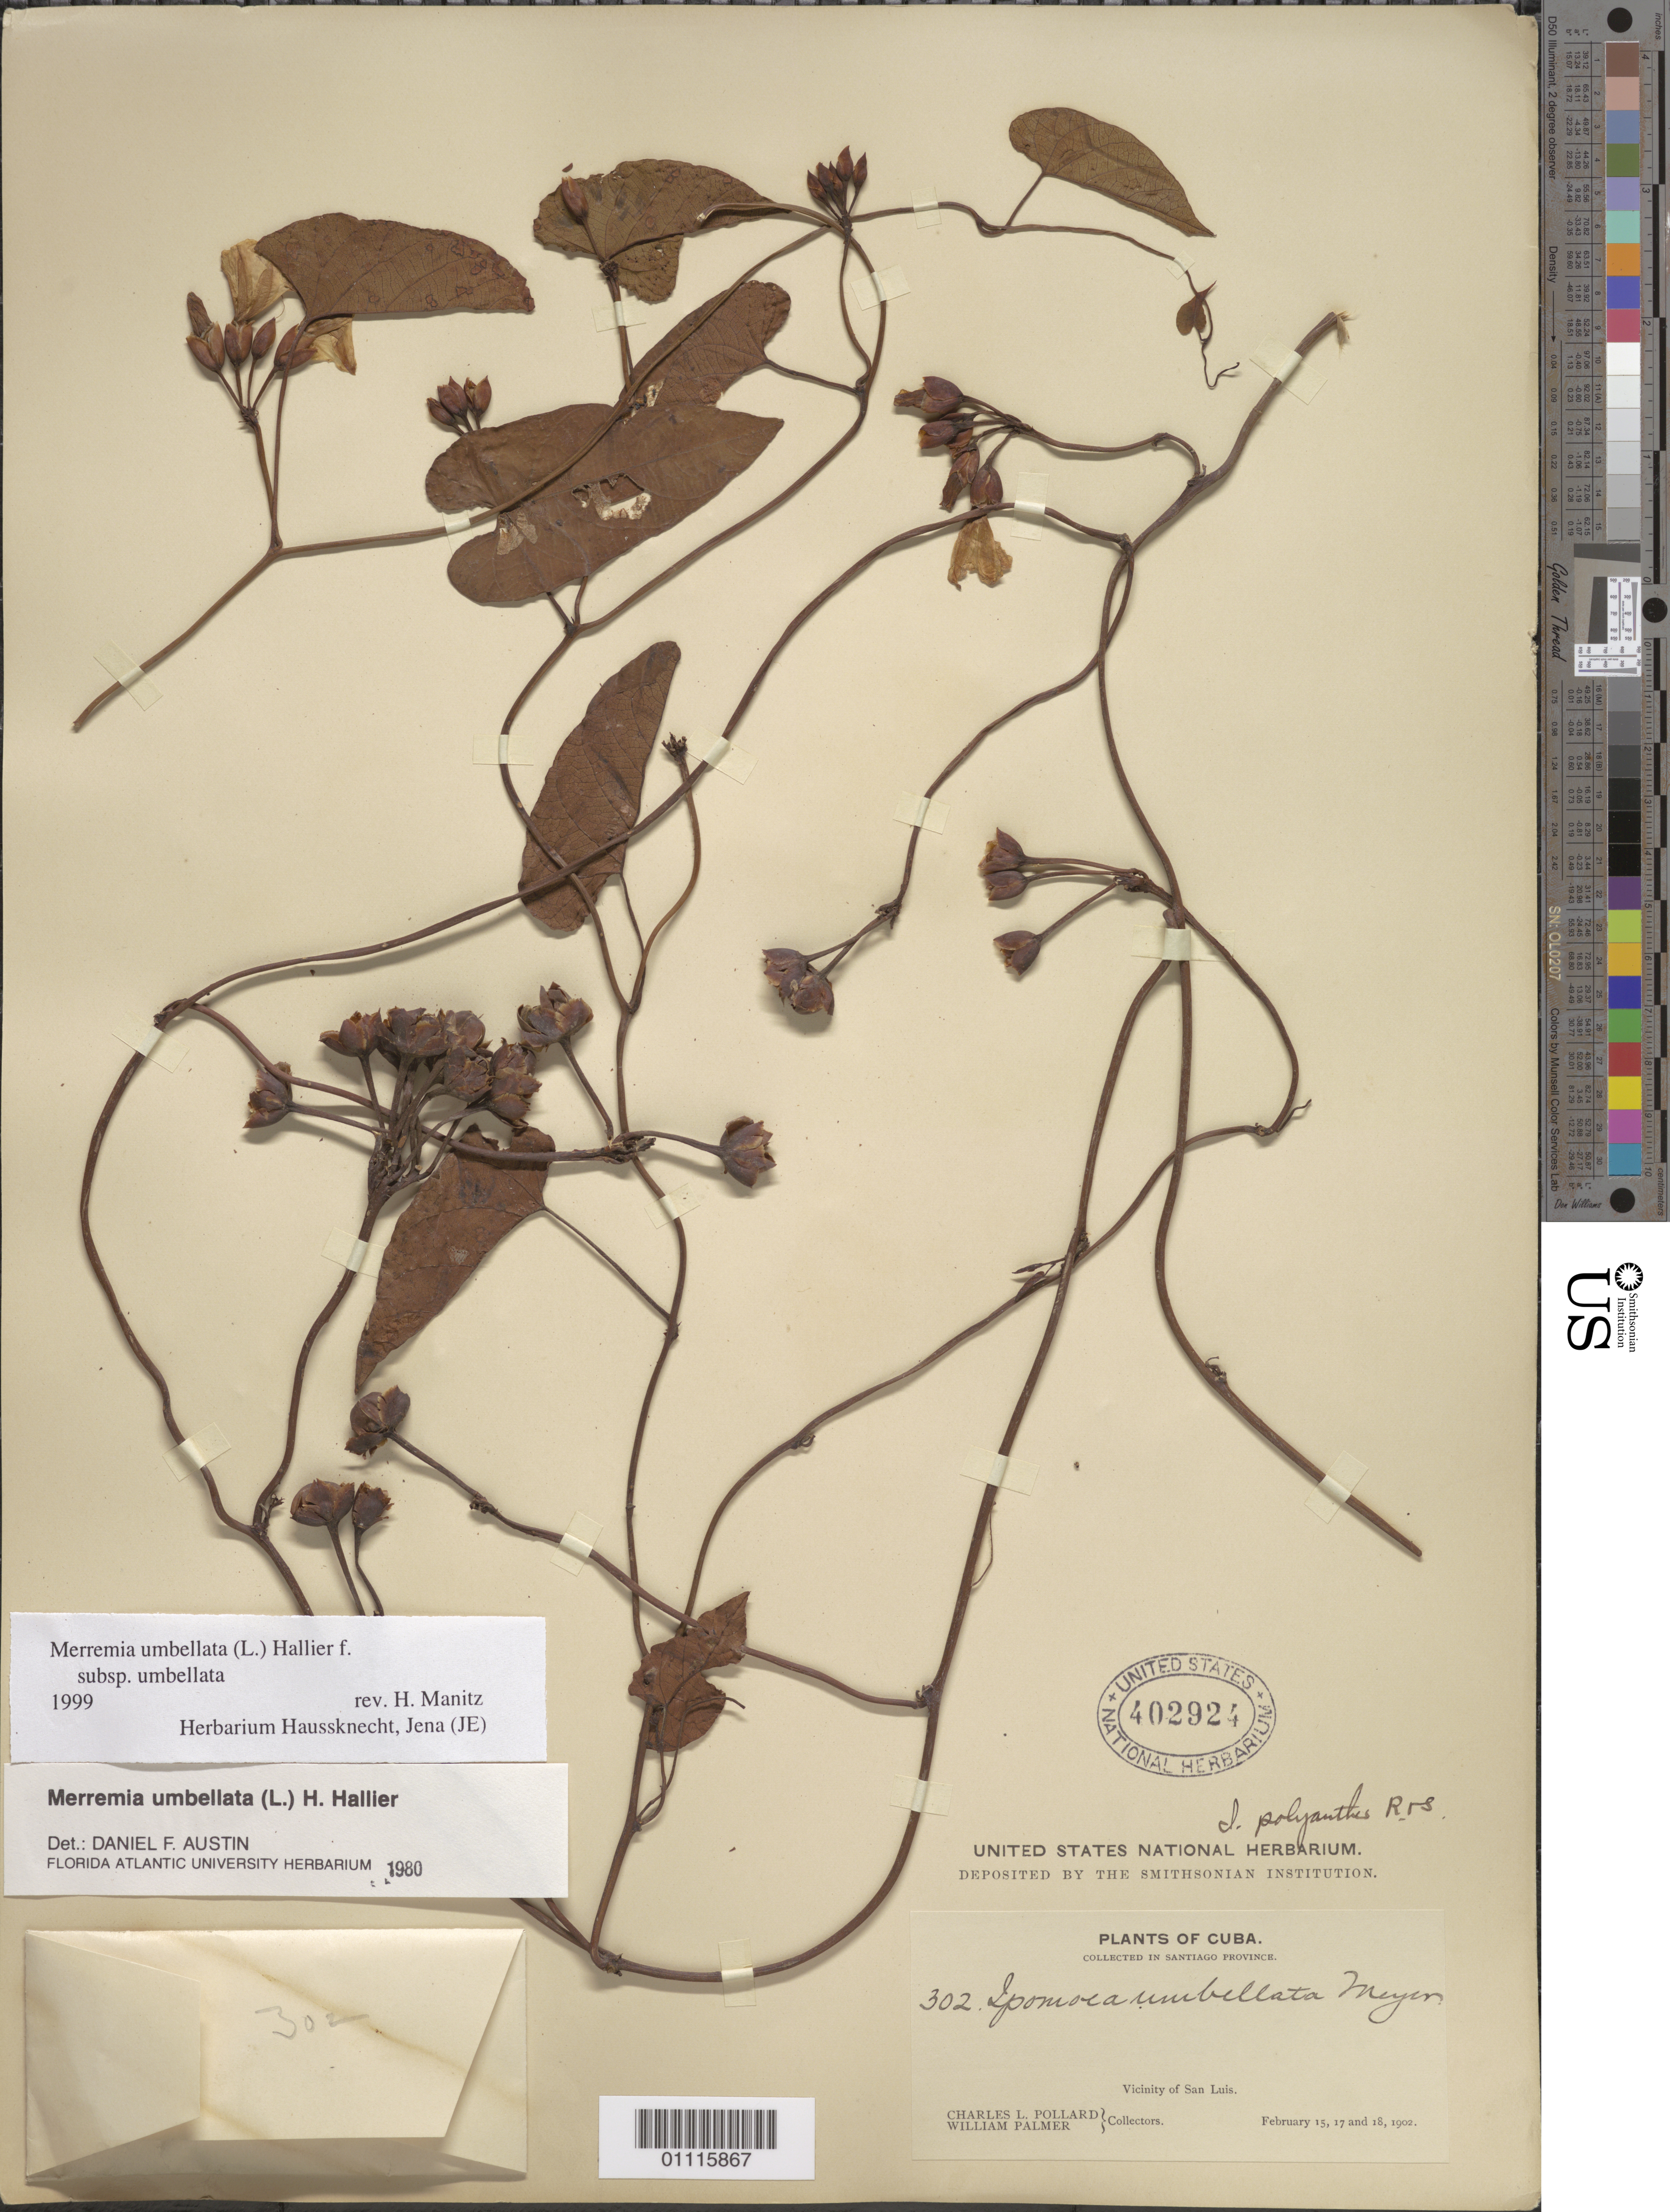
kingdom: Plantae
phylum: Tracheophyta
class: Magnoliopsida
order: Solanales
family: Convolvulaceae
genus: Camonea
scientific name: Camonea umbellata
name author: (L.) A. R. Simões & Staples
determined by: Strong, Mark T., (BOT), Smithsonian Institution - National Museum of Natural History (UNITED STATES)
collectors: C. L. Pollard & W. Palmer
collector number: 302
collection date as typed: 15 Feb 1902 and 17 Feb 1902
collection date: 1902-02-15,1902-02-17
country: Cuba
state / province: Santiago de Cuba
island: Cuba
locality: Vicinity of San Luis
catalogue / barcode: US 402924